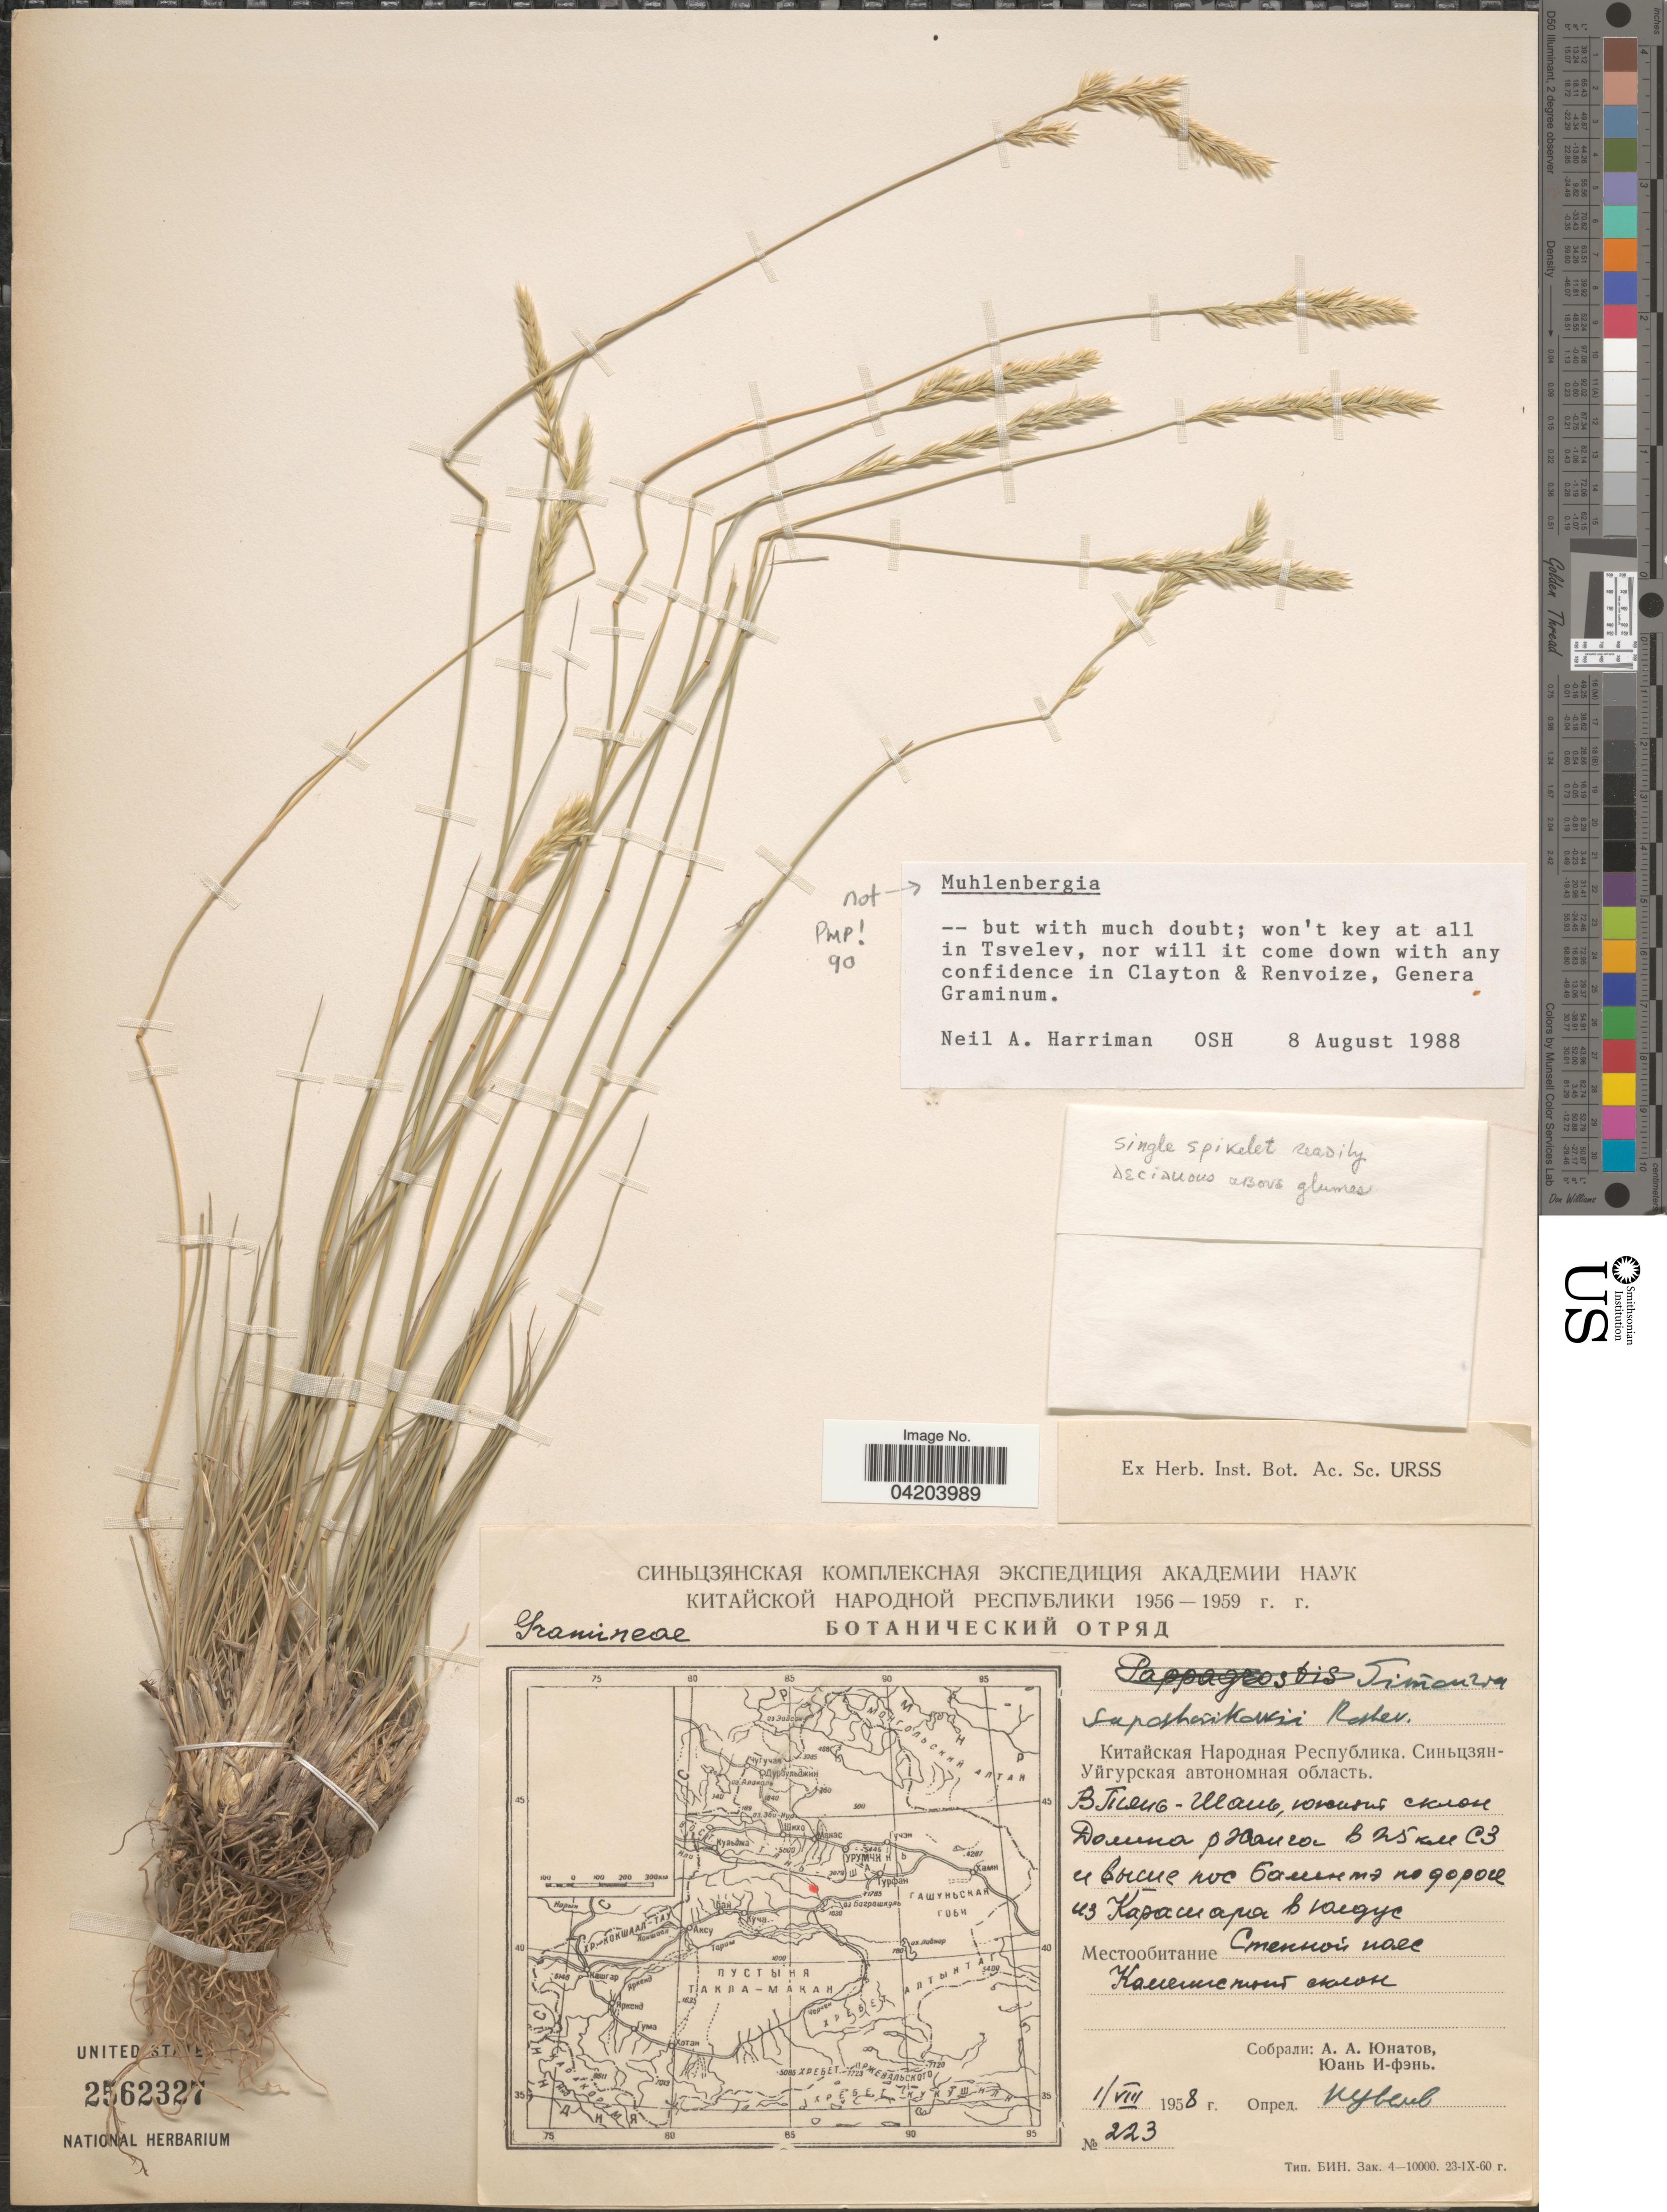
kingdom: Plantae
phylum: Tracheophyta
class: Liliopsida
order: Poales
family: Poaceae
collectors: A. Unatov & I. Yuan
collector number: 223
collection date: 1958-08-01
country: China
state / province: Xinjiang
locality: Valley of river Khanga, 25 km NW of village Balente, on the road from Karashar to Yuldus.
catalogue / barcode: US 2562327